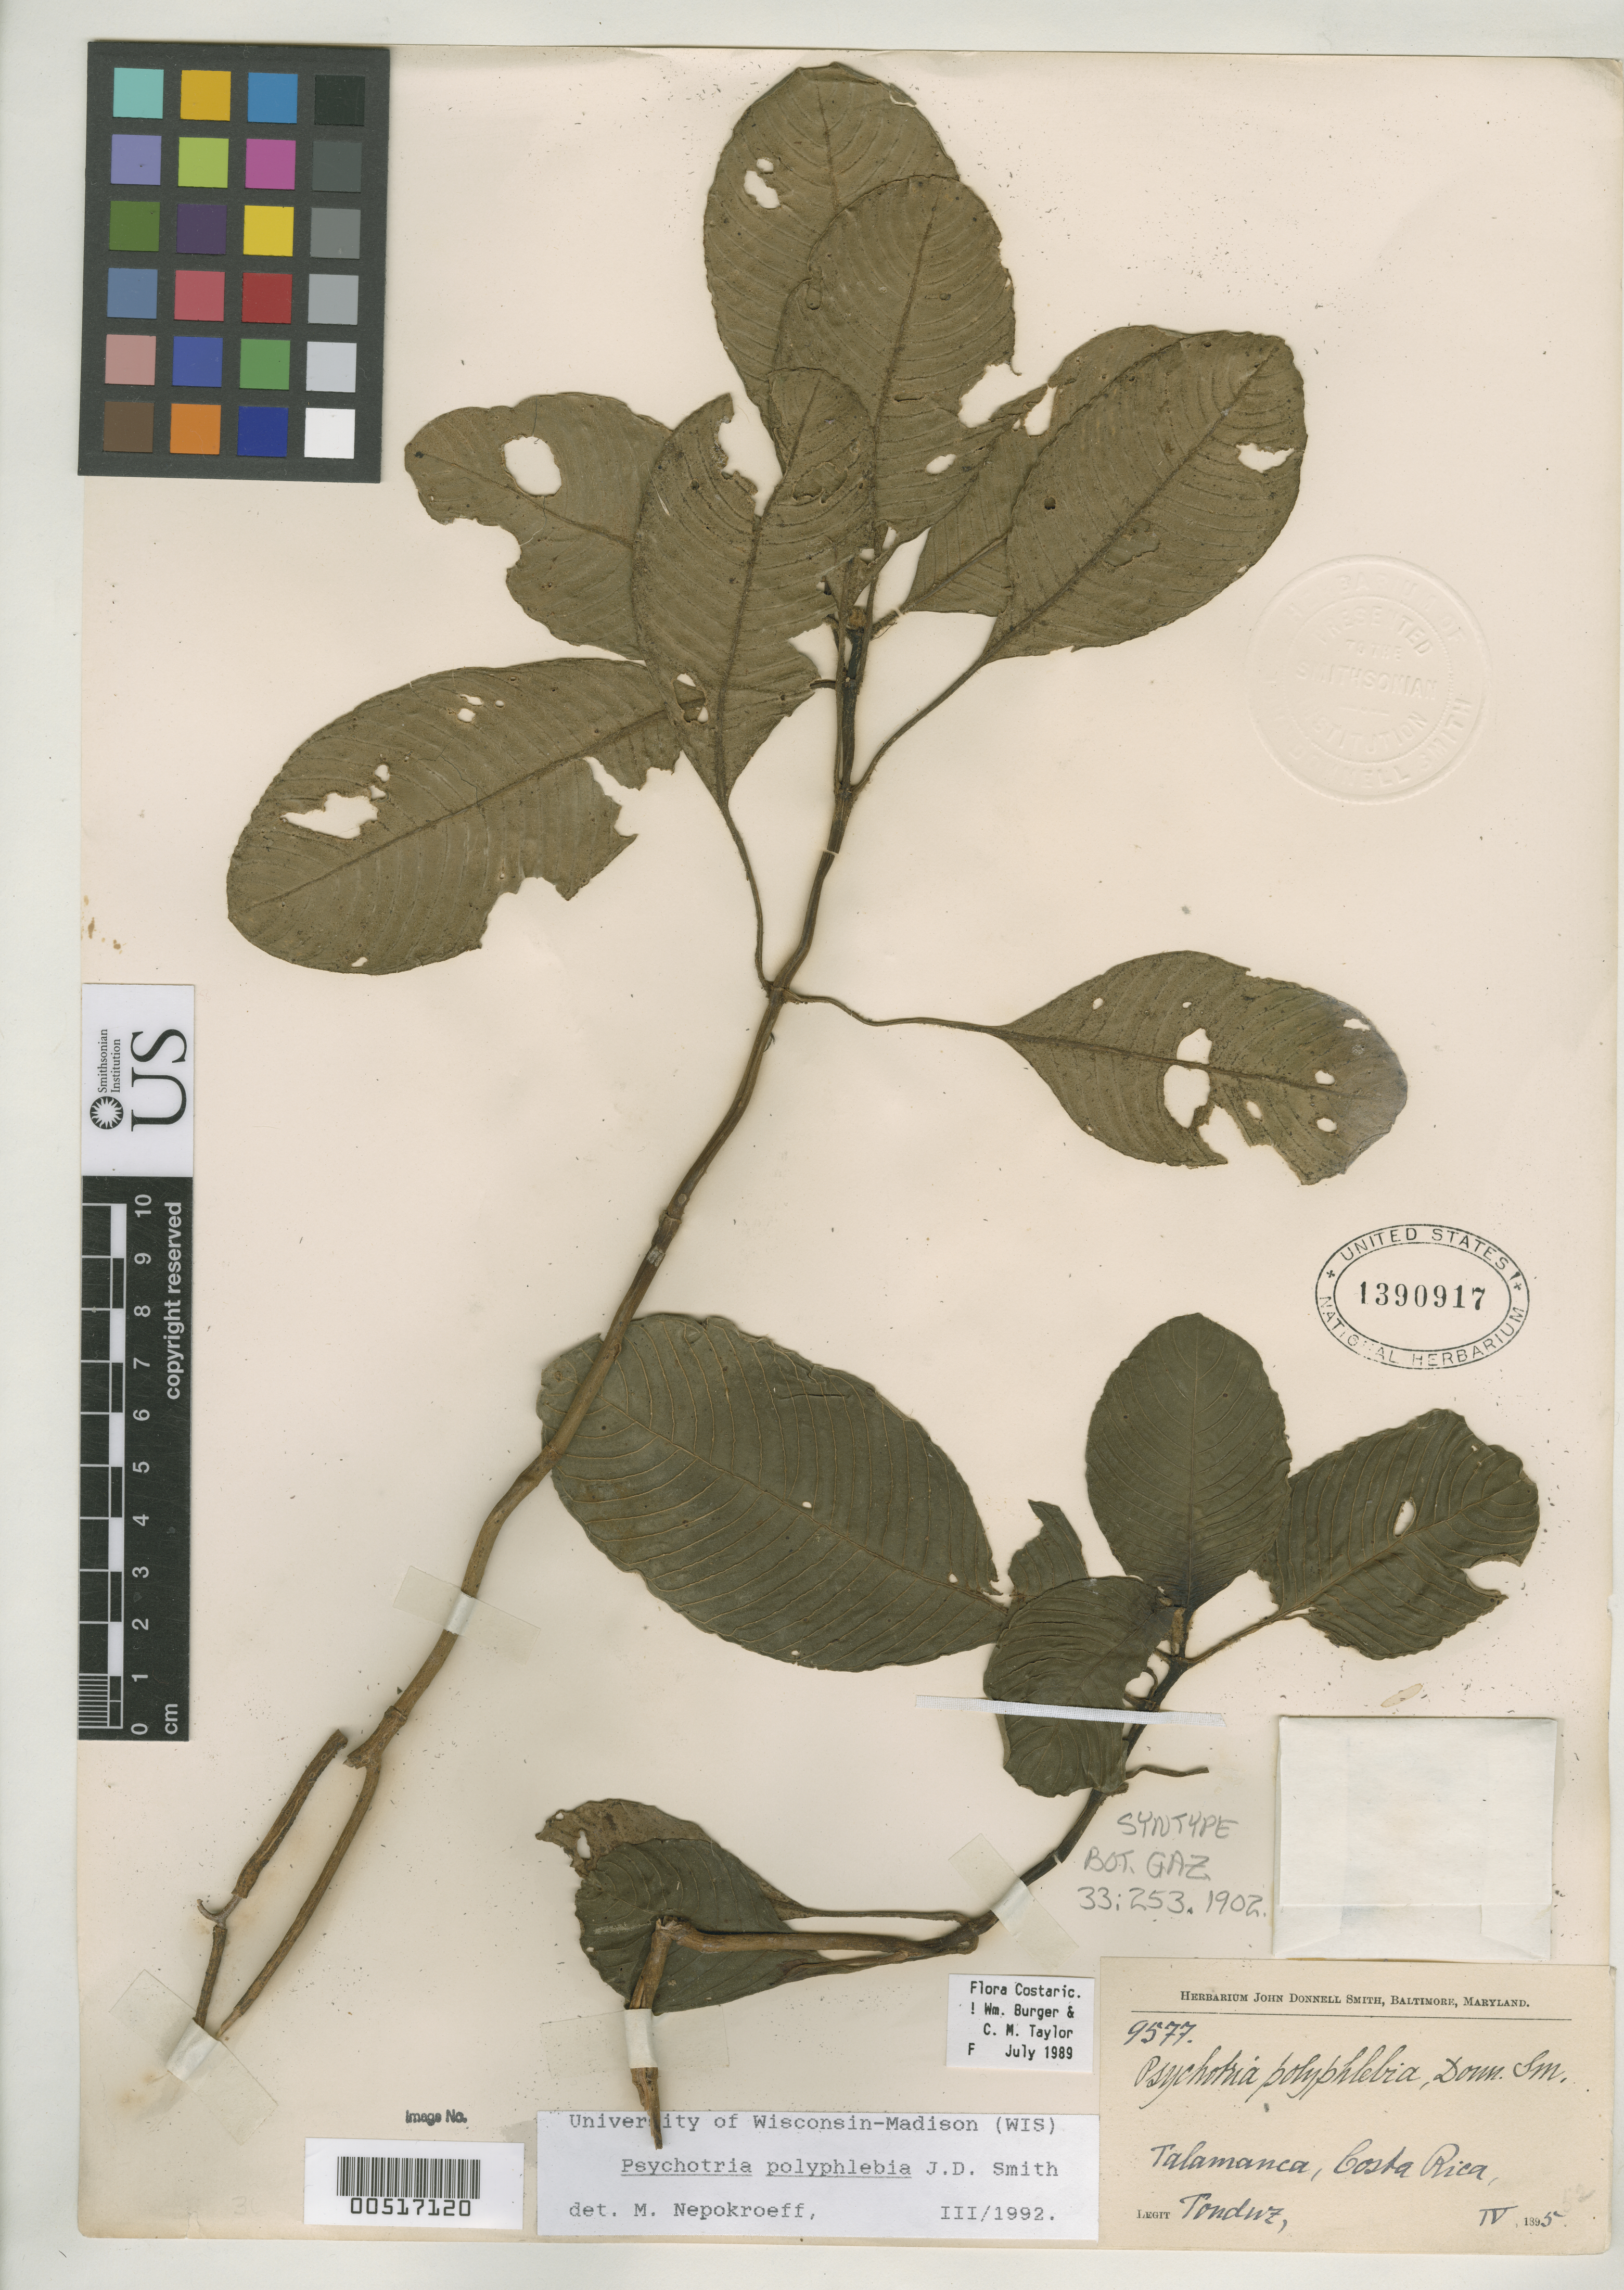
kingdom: Plantae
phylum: Tracheophyta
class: Magnoliopsida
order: Gentianales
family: Rubiaceae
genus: Psychotria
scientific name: Psychotria polyphlebia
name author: Donn. Sm.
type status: Syntype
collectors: A. Tonduz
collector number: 9577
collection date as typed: Apr 1895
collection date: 1895-04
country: Costa Rica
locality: Talamanca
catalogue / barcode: US 1390917